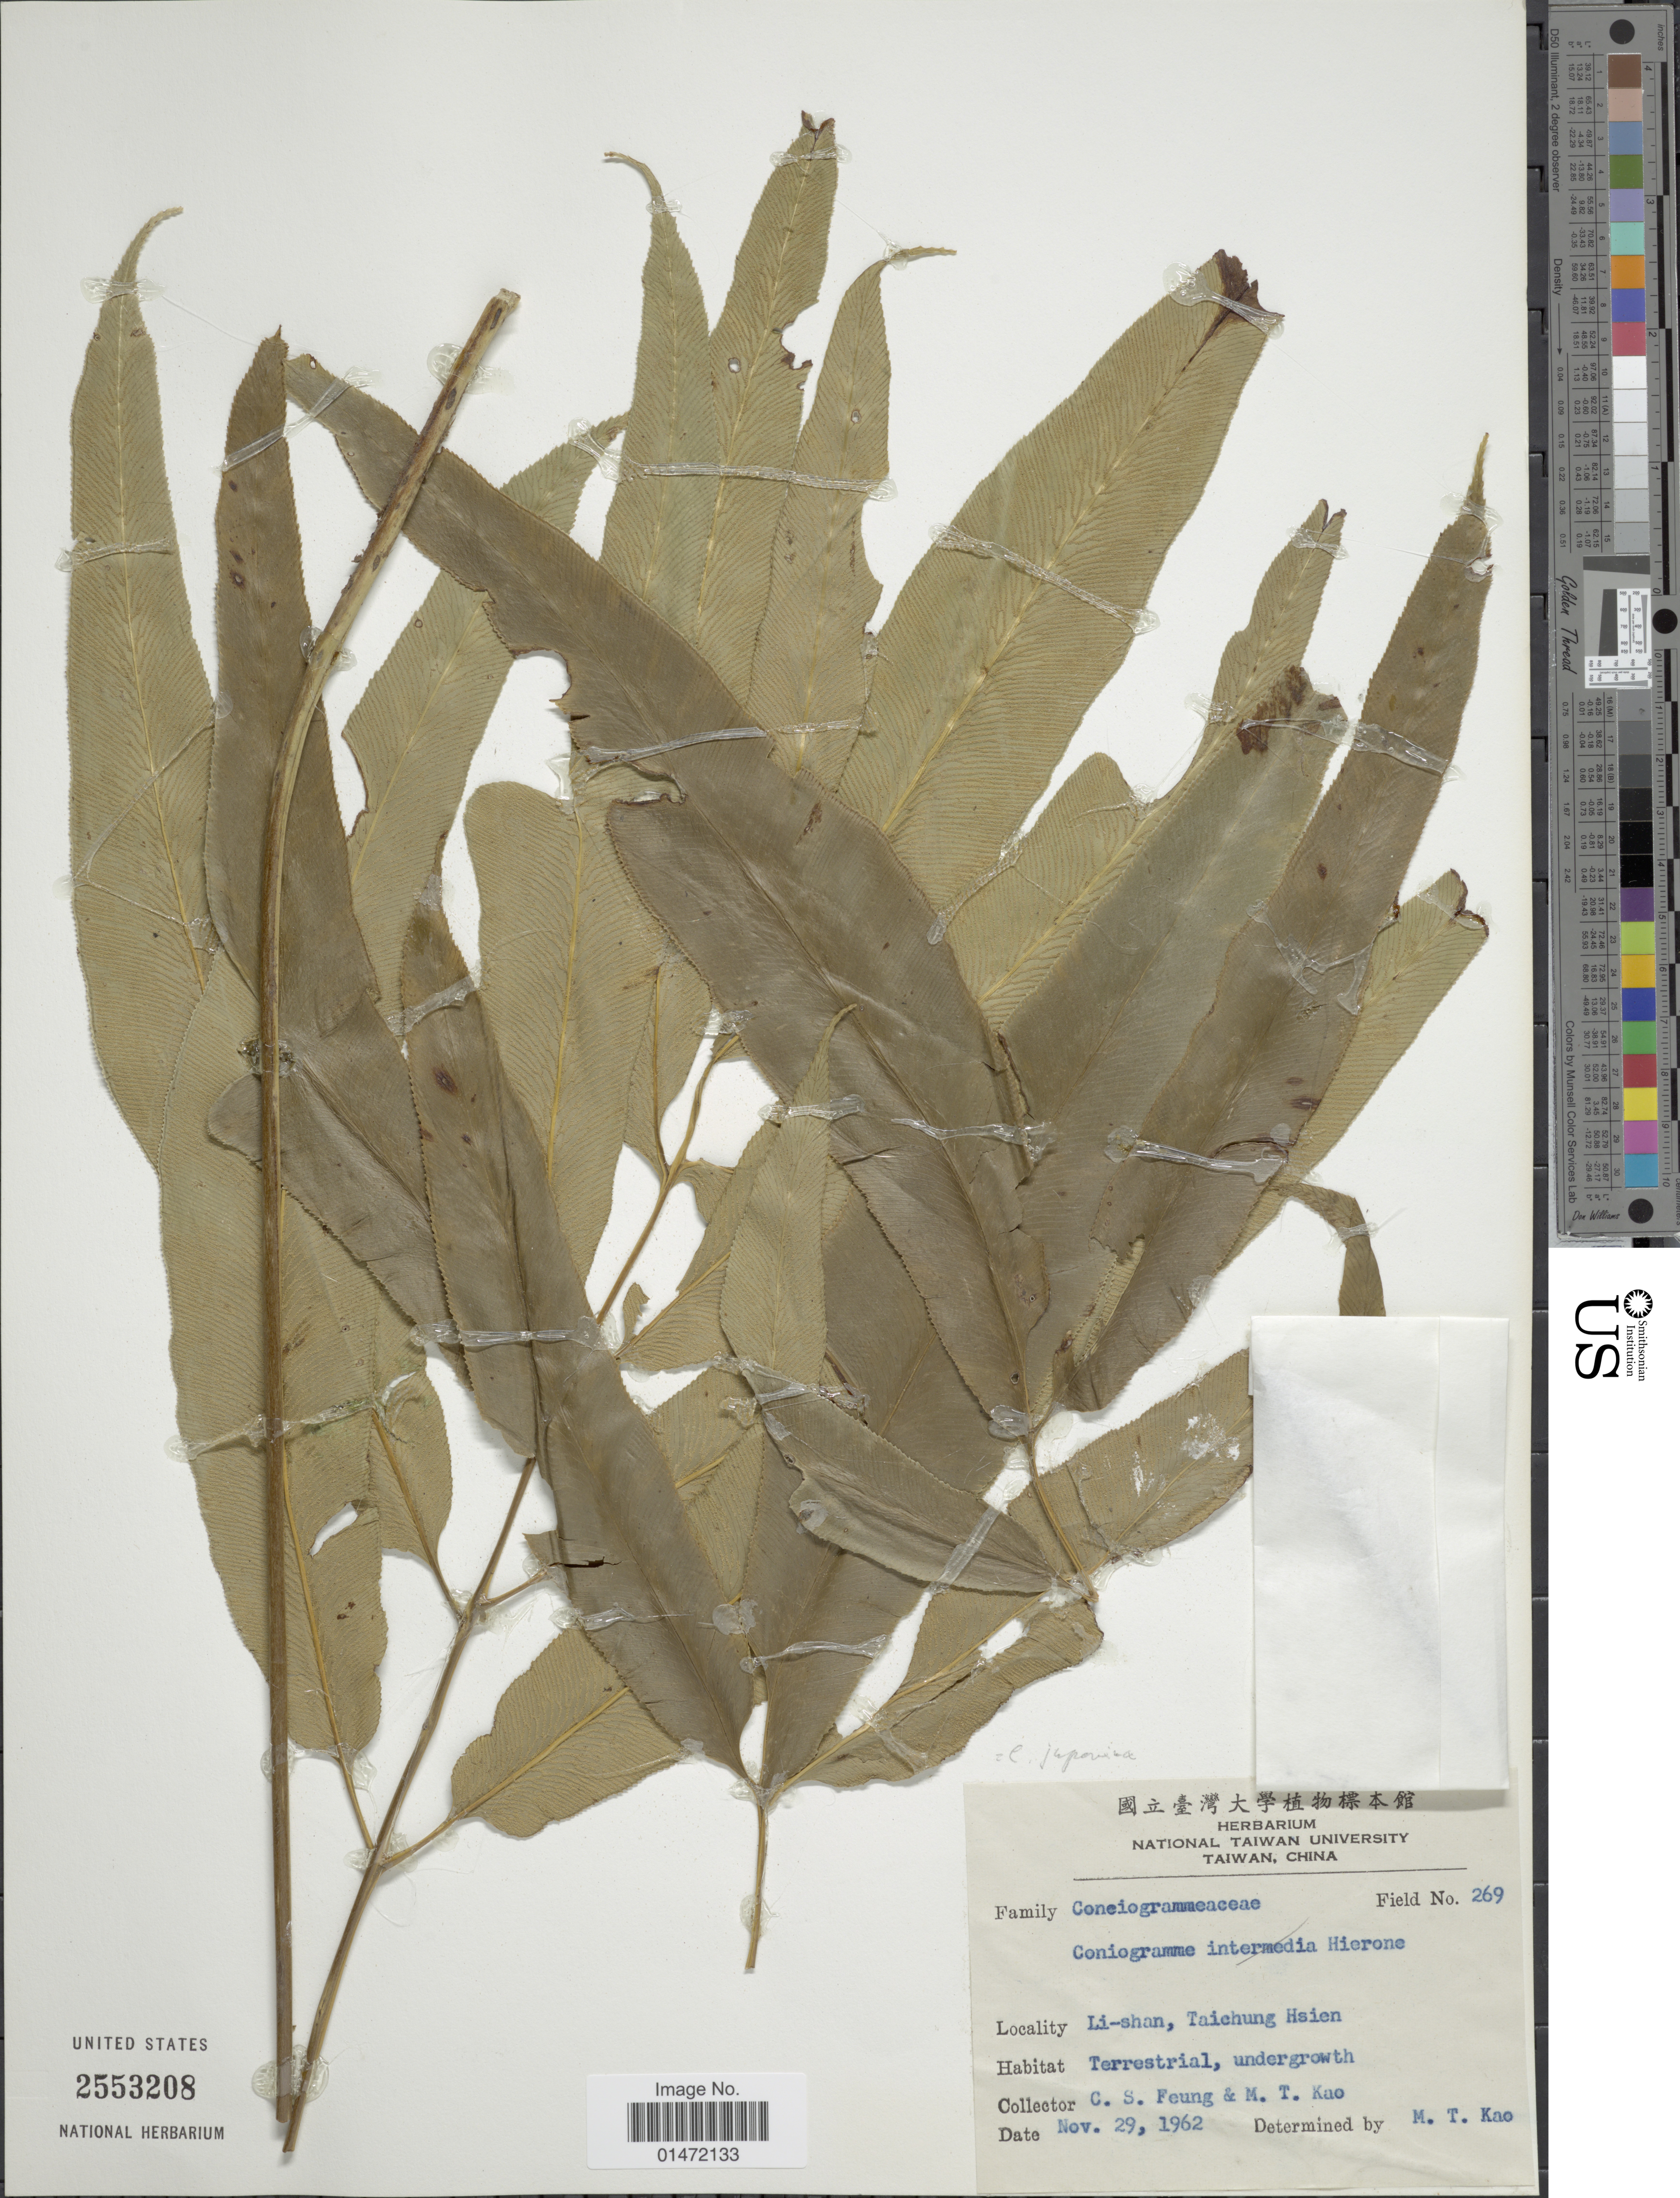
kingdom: Plantae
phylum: Tracheophyta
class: Polypodiopsida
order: Polypodiales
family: Pteridaceae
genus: Coniogramme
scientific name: Coniogramme japonica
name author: (Thunb. ex Murray) Diels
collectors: C. Feung & M. T. Kao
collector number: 269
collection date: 1962-11-29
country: Taiwan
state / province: Taichung City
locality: Li-shan, Taichung Hsien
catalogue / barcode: US 2553208